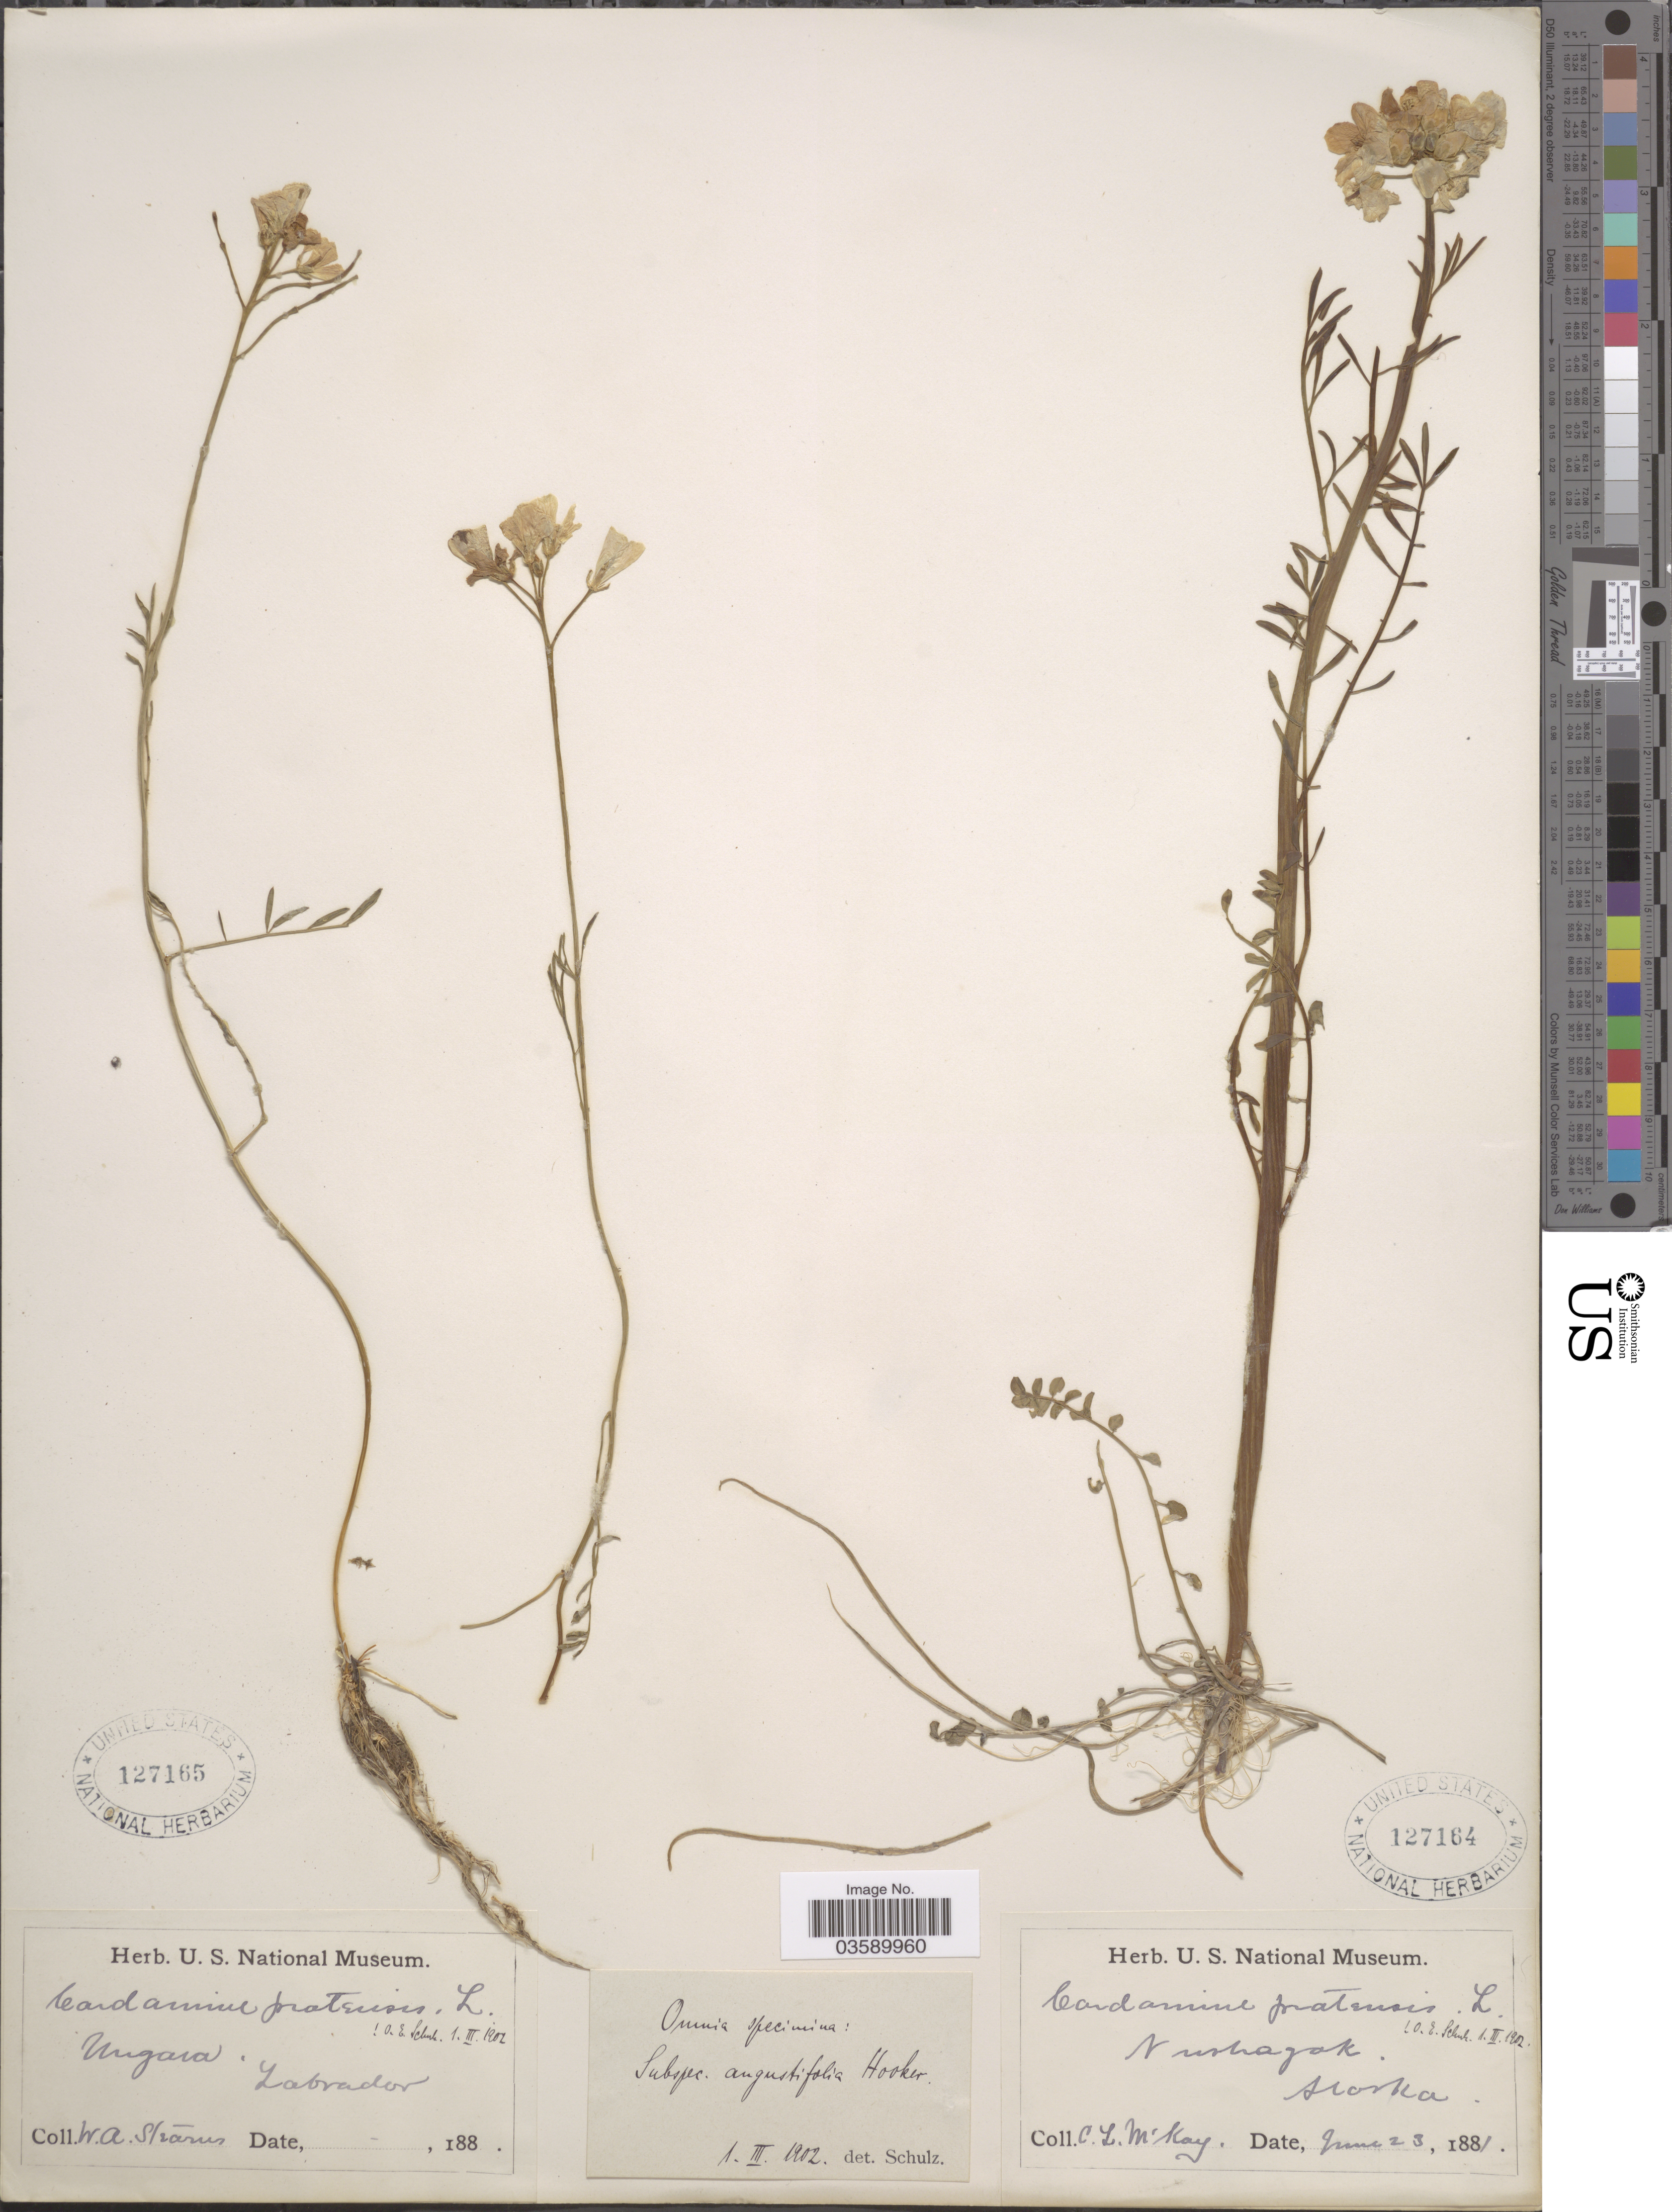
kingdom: Plantae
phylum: Tracheophyta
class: Magnoliopsida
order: Brassicales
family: Brassicaceae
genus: Cardamine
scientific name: Cardamine pratensis subsp. angustifolia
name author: (Hook.) O.E. Schulz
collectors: W. Stearns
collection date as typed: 188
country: Canada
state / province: Newfoundland and Labrador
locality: Ungava, Labrador.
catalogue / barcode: US 127165-2